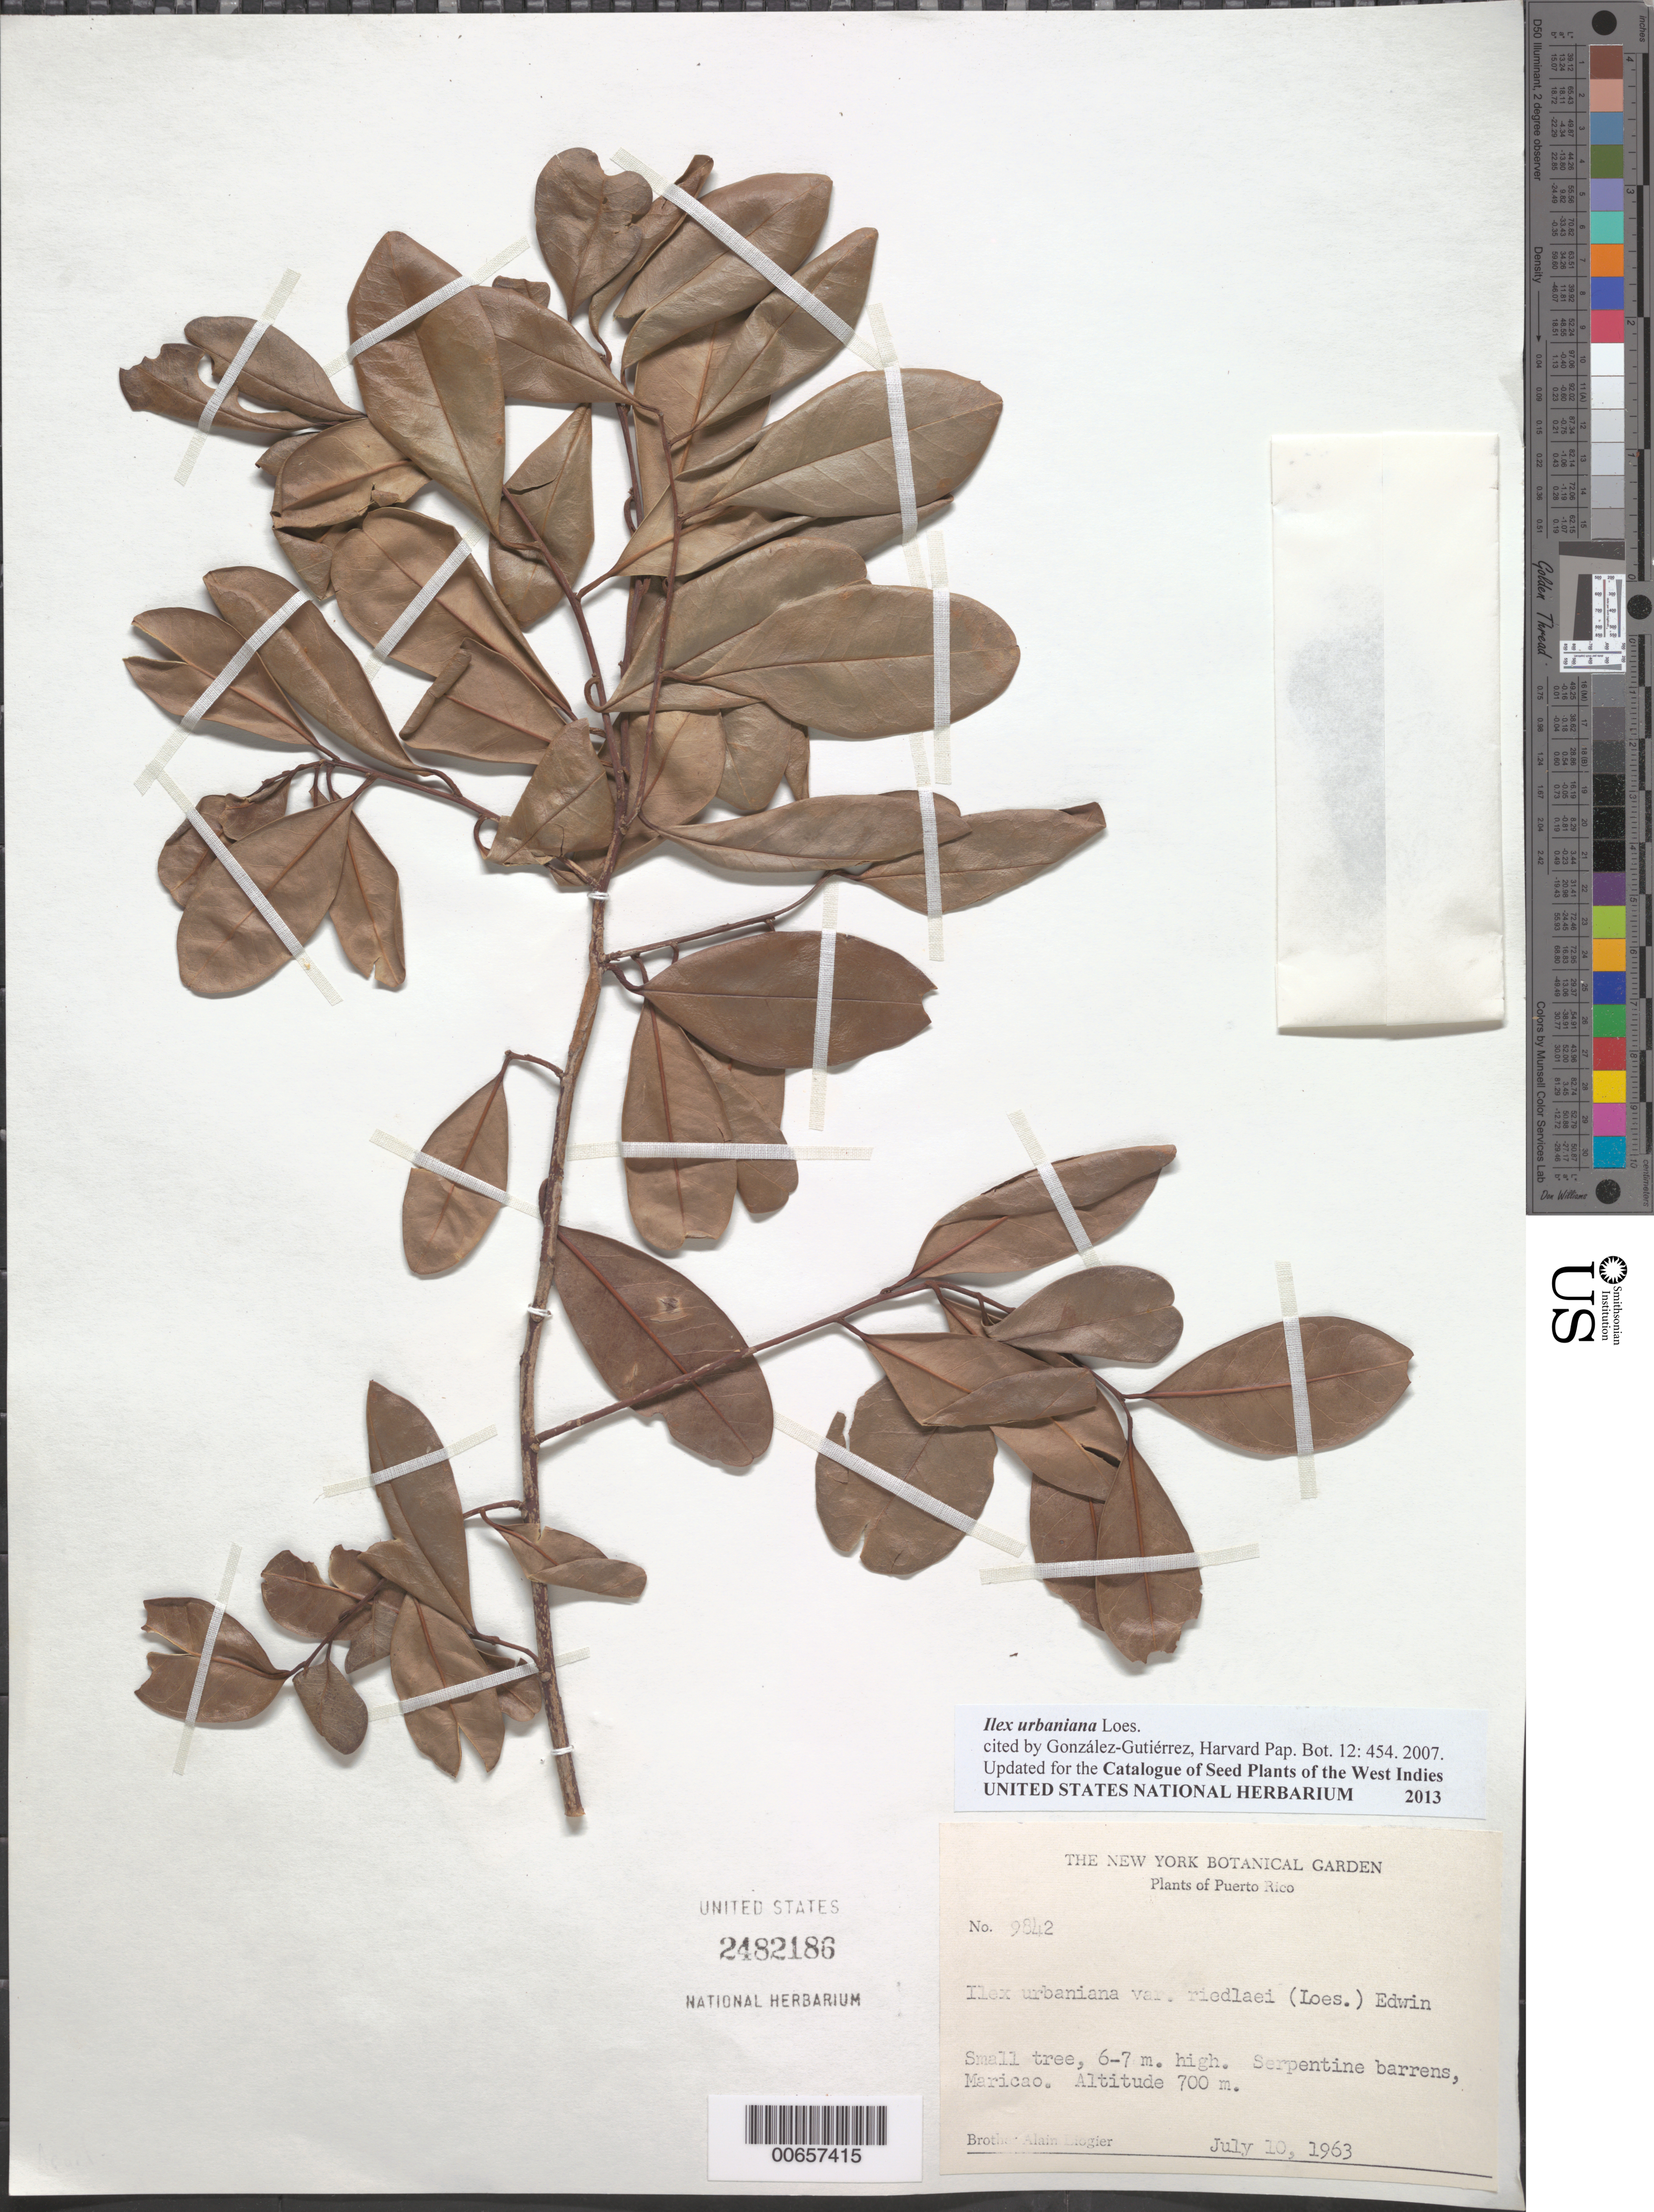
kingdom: Plantae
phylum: Tracheophyta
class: Magnoliopsida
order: Aquifoliales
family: Aquifoliaceae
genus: Ilex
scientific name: Ilex urbaniana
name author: Loes.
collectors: A. H. Liogier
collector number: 9842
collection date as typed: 10 Jul 1963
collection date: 1963-07-10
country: Puerto Rico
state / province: Maricao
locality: Maricao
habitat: Serpentine barrens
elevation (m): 700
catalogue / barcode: US 2482186